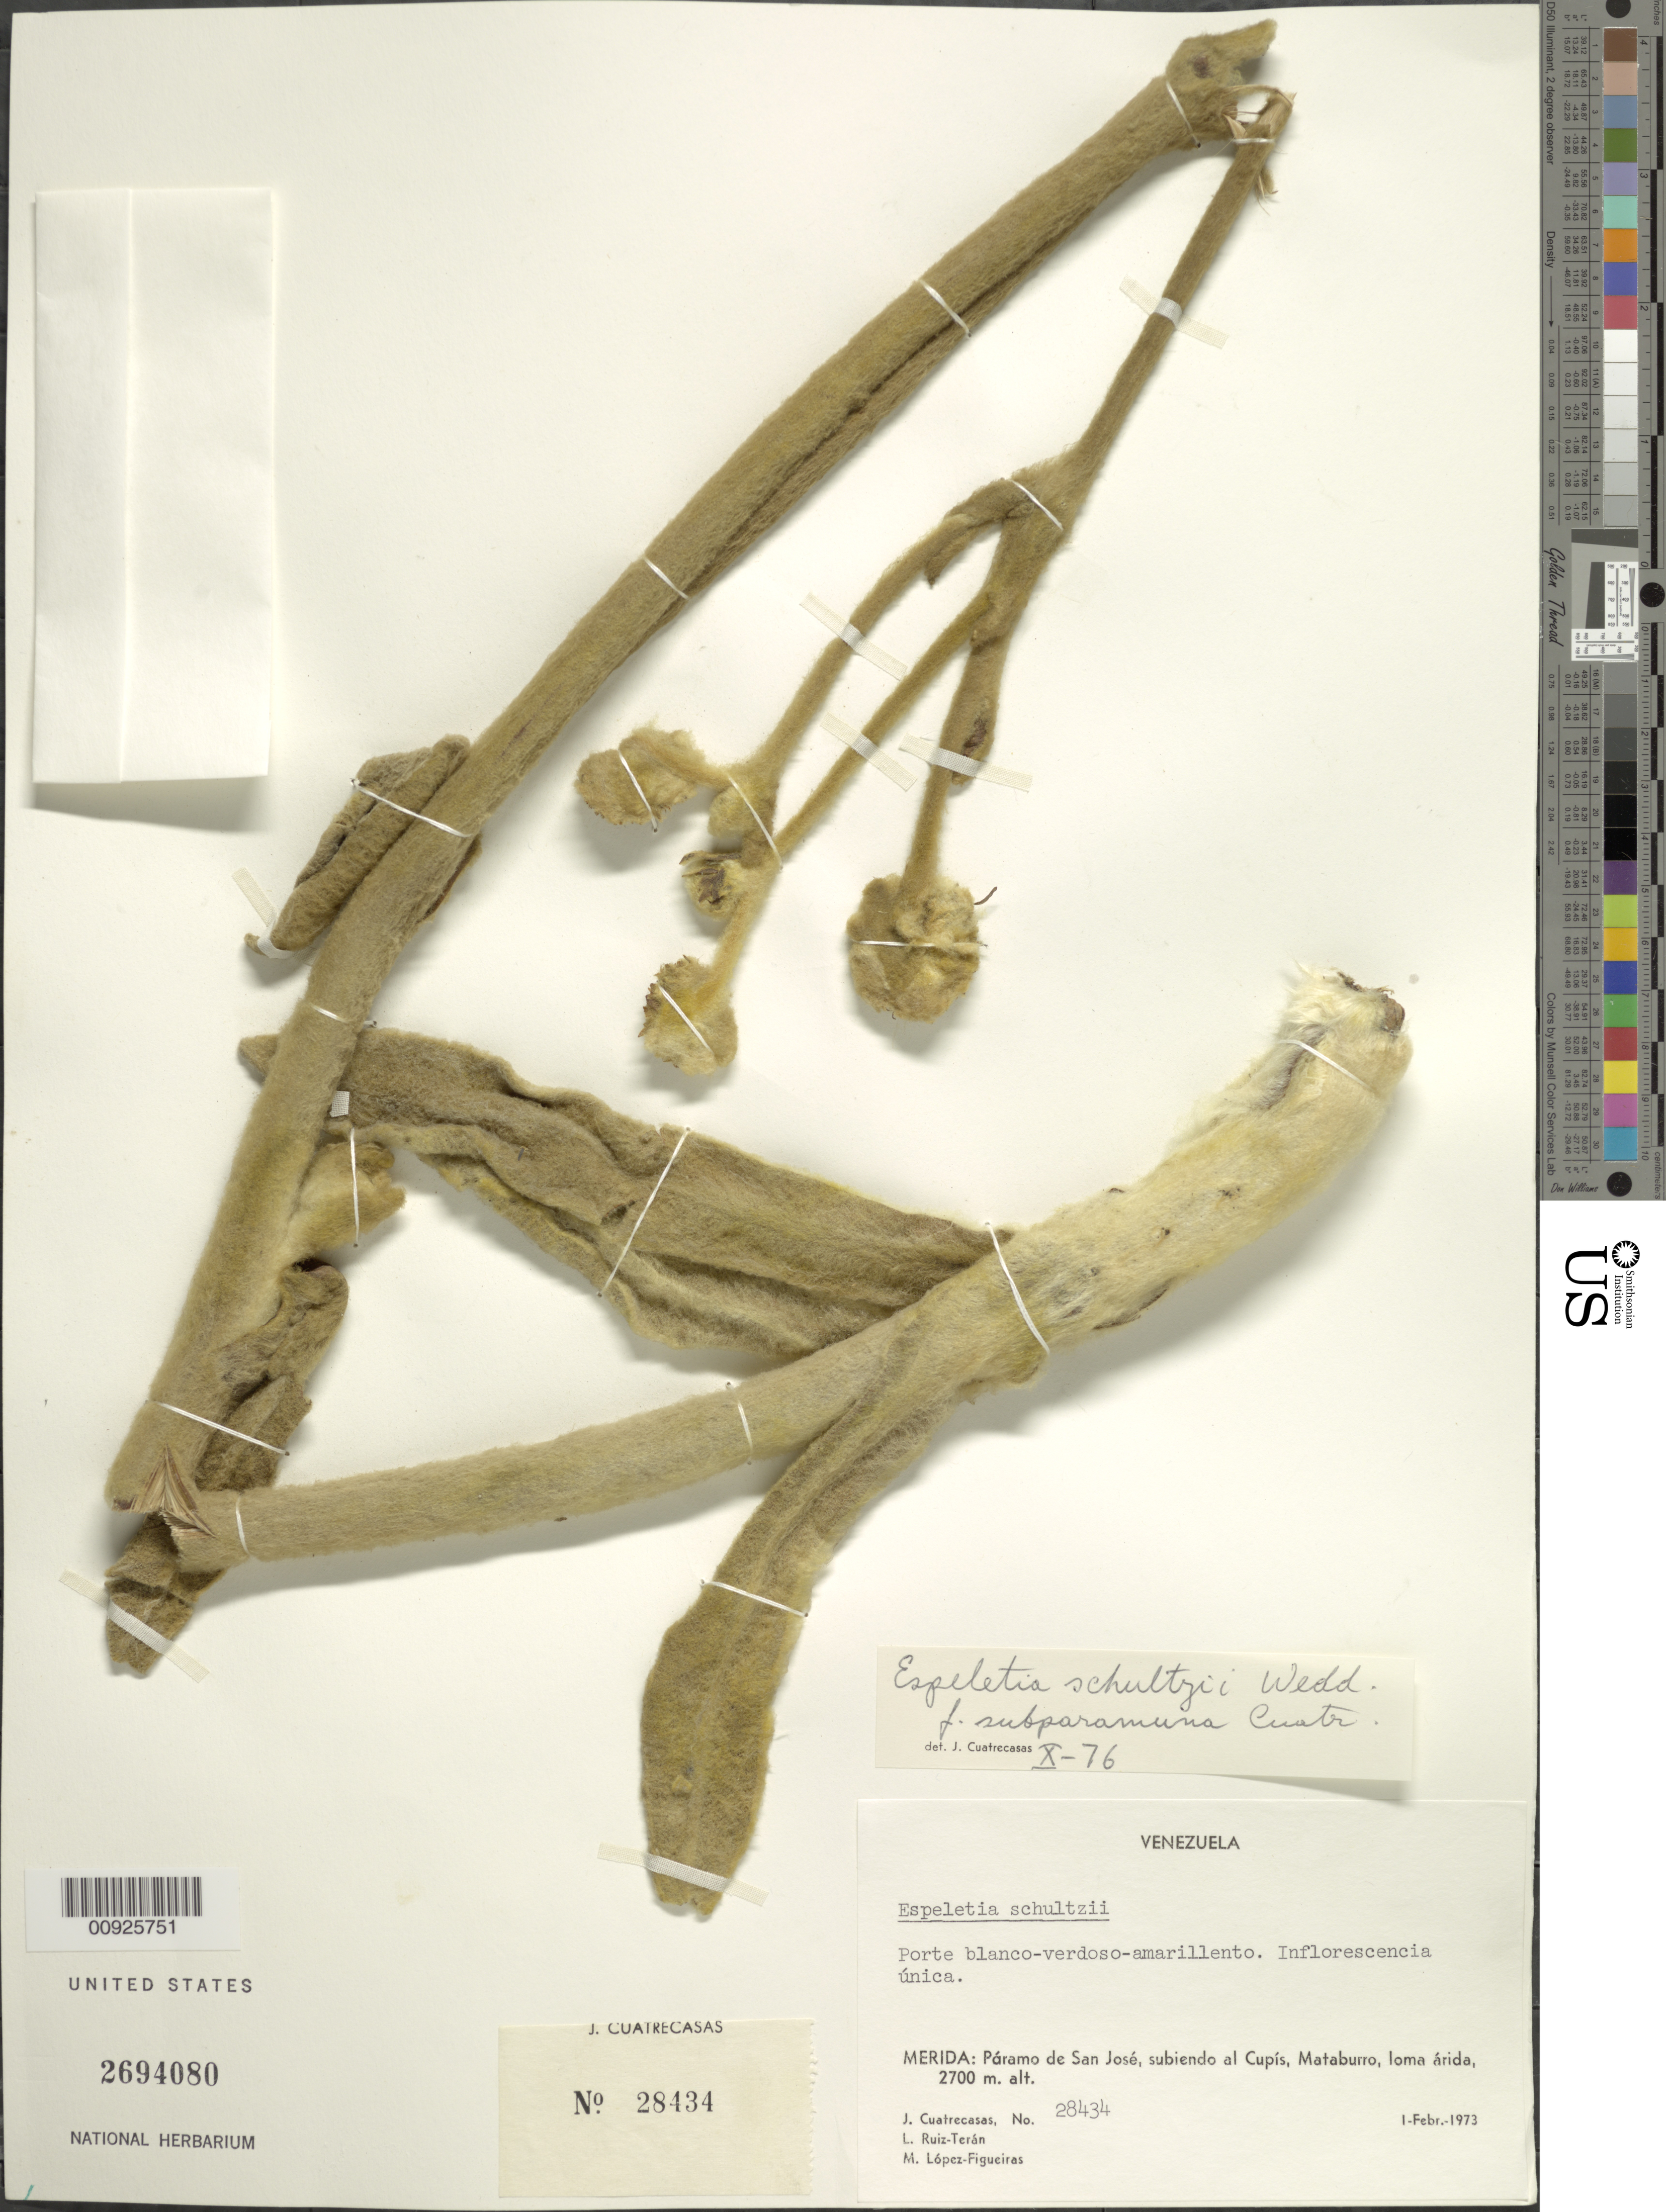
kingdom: Plantae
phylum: Tracheophyta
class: Magnoliopsida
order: Asterales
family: Asteraceae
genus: Espeletia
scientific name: Espeletia schultzii var. subparamuna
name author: Cuatrec.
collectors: J. Cuatrecasas, L. E. Ruíz-Terán & M. López Figueiras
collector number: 28434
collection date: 1973-02-01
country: Venezuela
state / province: Mérida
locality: Páramo de San José. Páramo de San José, subiendo al Cupís, Mataburro, loma árida.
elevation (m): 2700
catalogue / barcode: US 2694080